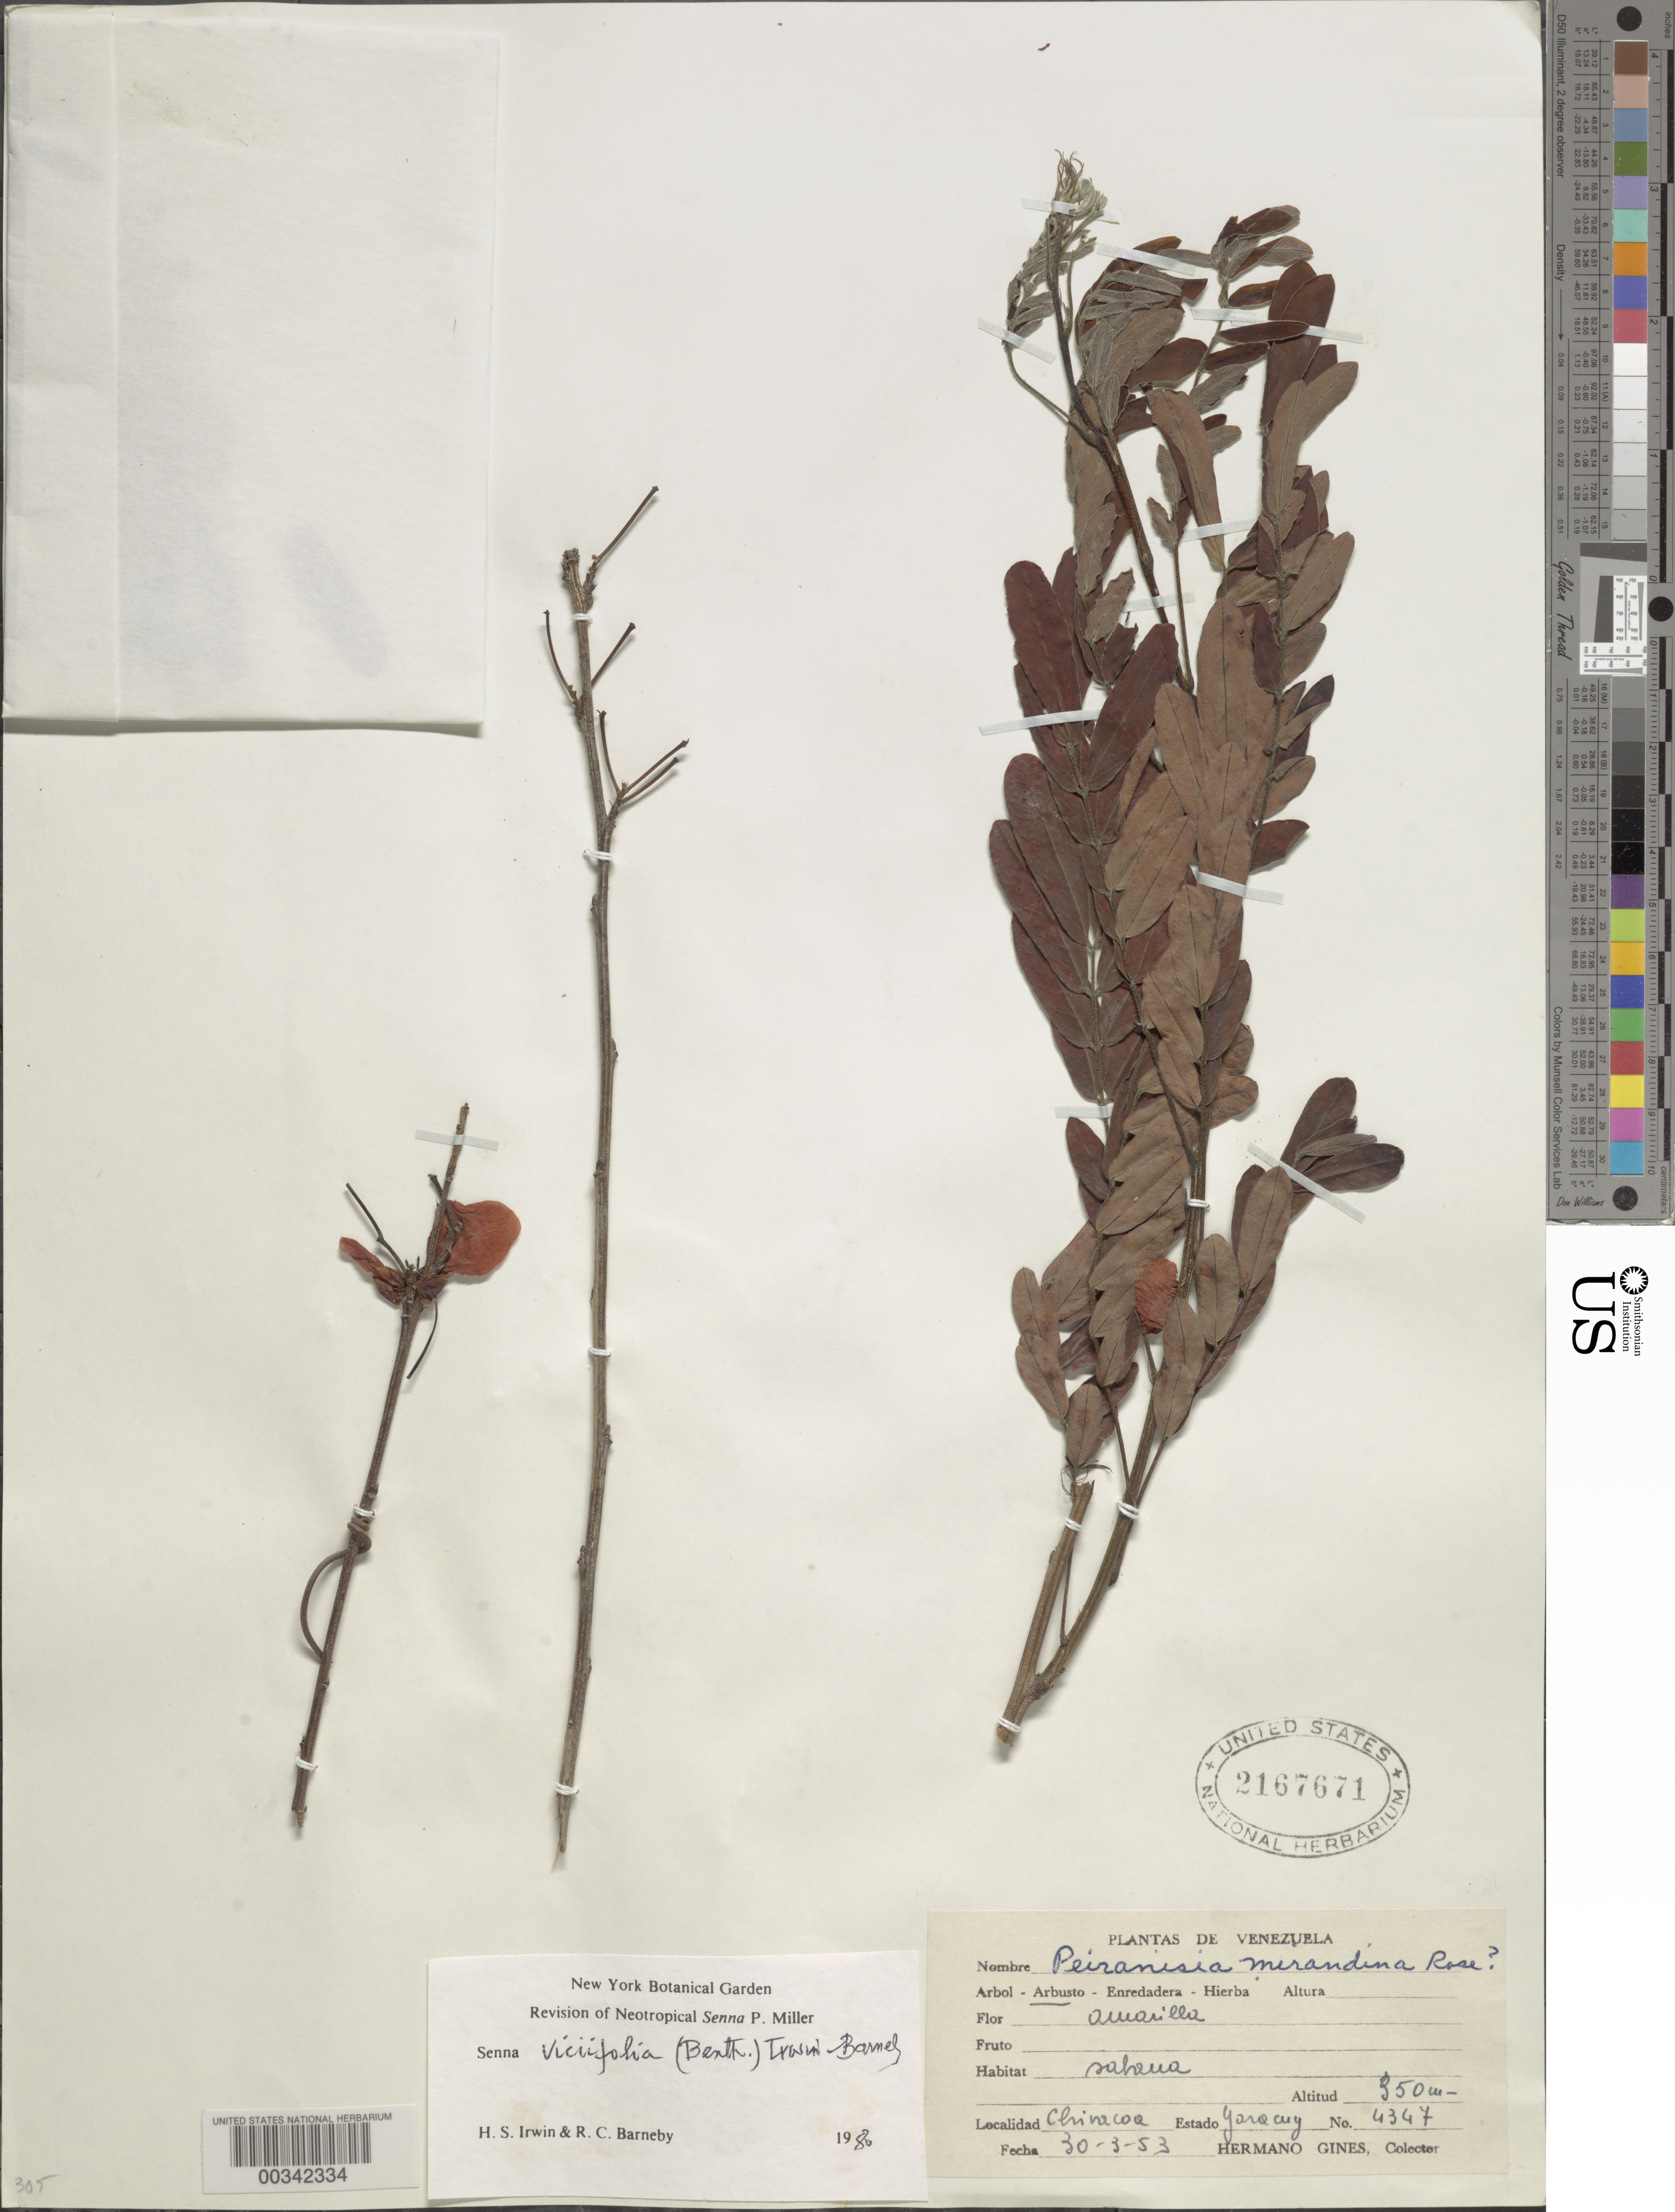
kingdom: Plantae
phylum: Tracheophyta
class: Magnoliopsida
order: Fabales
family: Fabaceae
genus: Senna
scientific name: Senna viciifolia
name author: (Benth.) H.S. Irwin & Barneby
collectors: Bro. Gines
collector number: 4347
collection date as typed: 30 Mar 1953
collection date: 1953-03-30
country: Venezuela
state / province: Yaracuy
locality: Chinecoa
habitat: Sabana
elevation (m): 350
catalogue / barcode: US 2167671